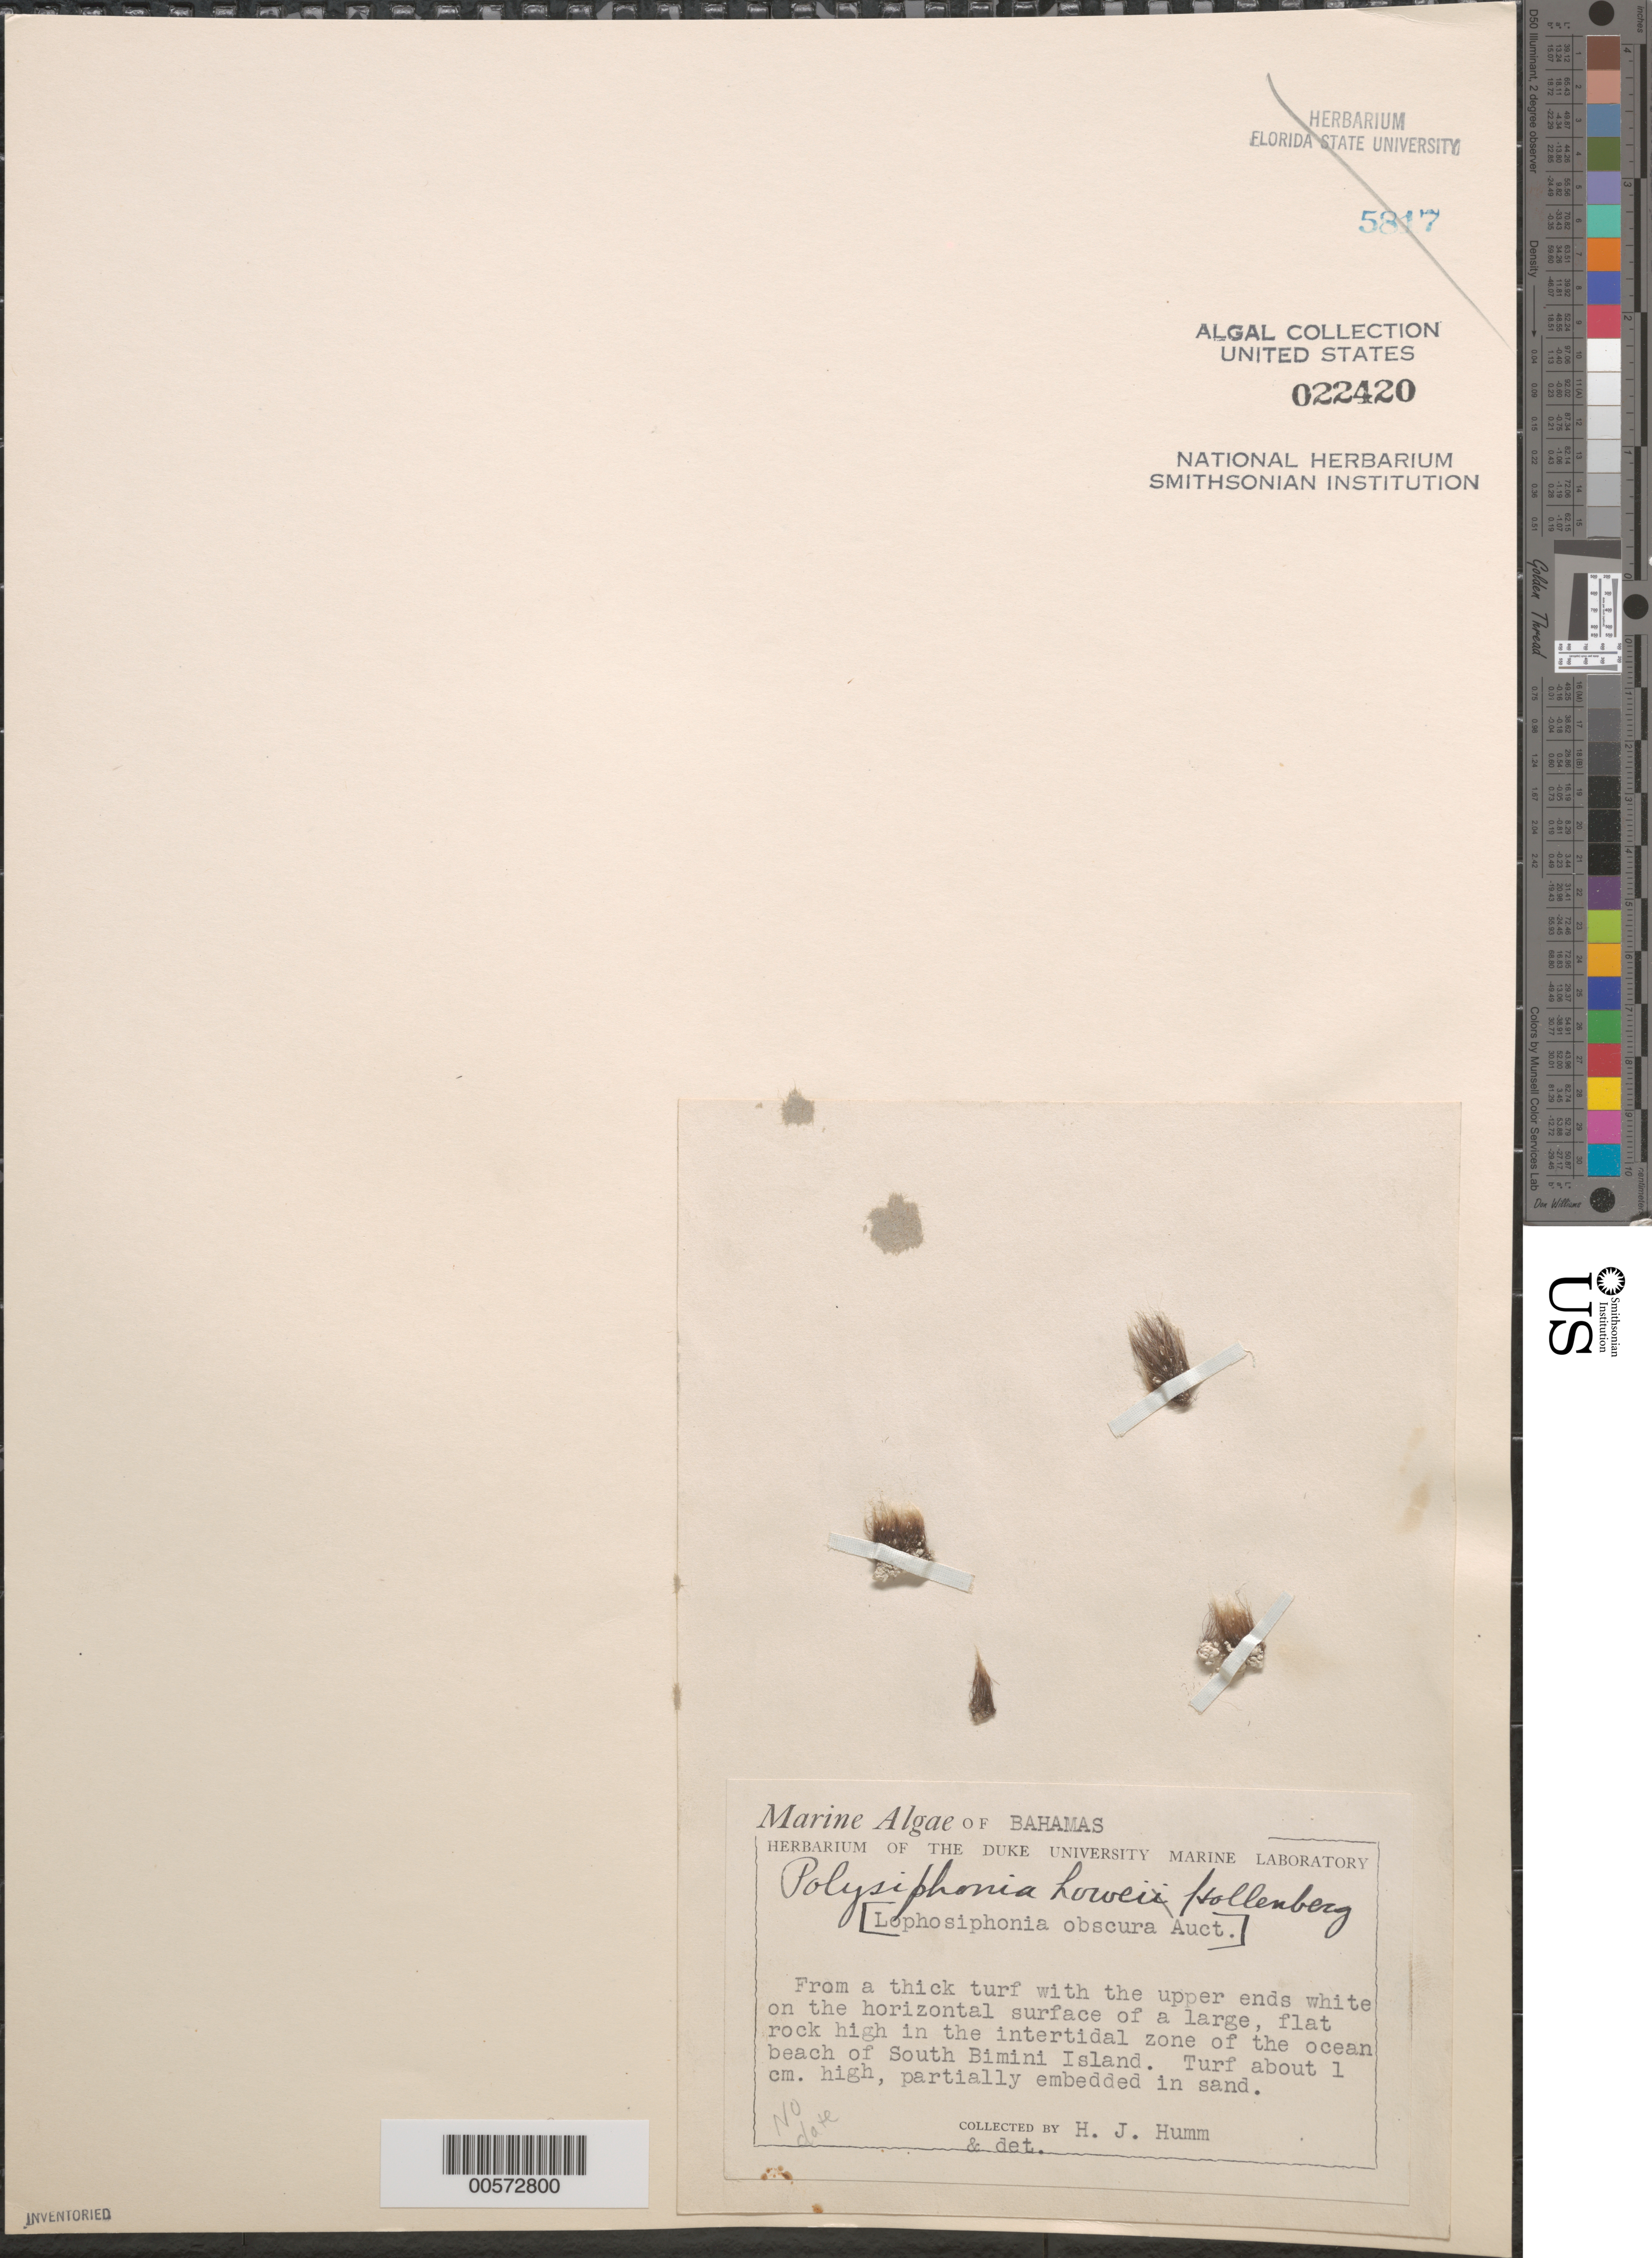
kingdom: Plantae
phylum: Rhodophyta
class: Florideophyceae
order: Ceramiales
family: Rhodomelaceae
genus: Wilsonosiphonia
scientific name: Wilsonosiphonia howei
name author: (Hollenb.) D.E.Bustamante et al.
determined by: Algae name updating Project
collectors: H. J. Humm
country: Bahamas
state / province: Biminis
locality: South bimini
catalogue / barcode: US 22420